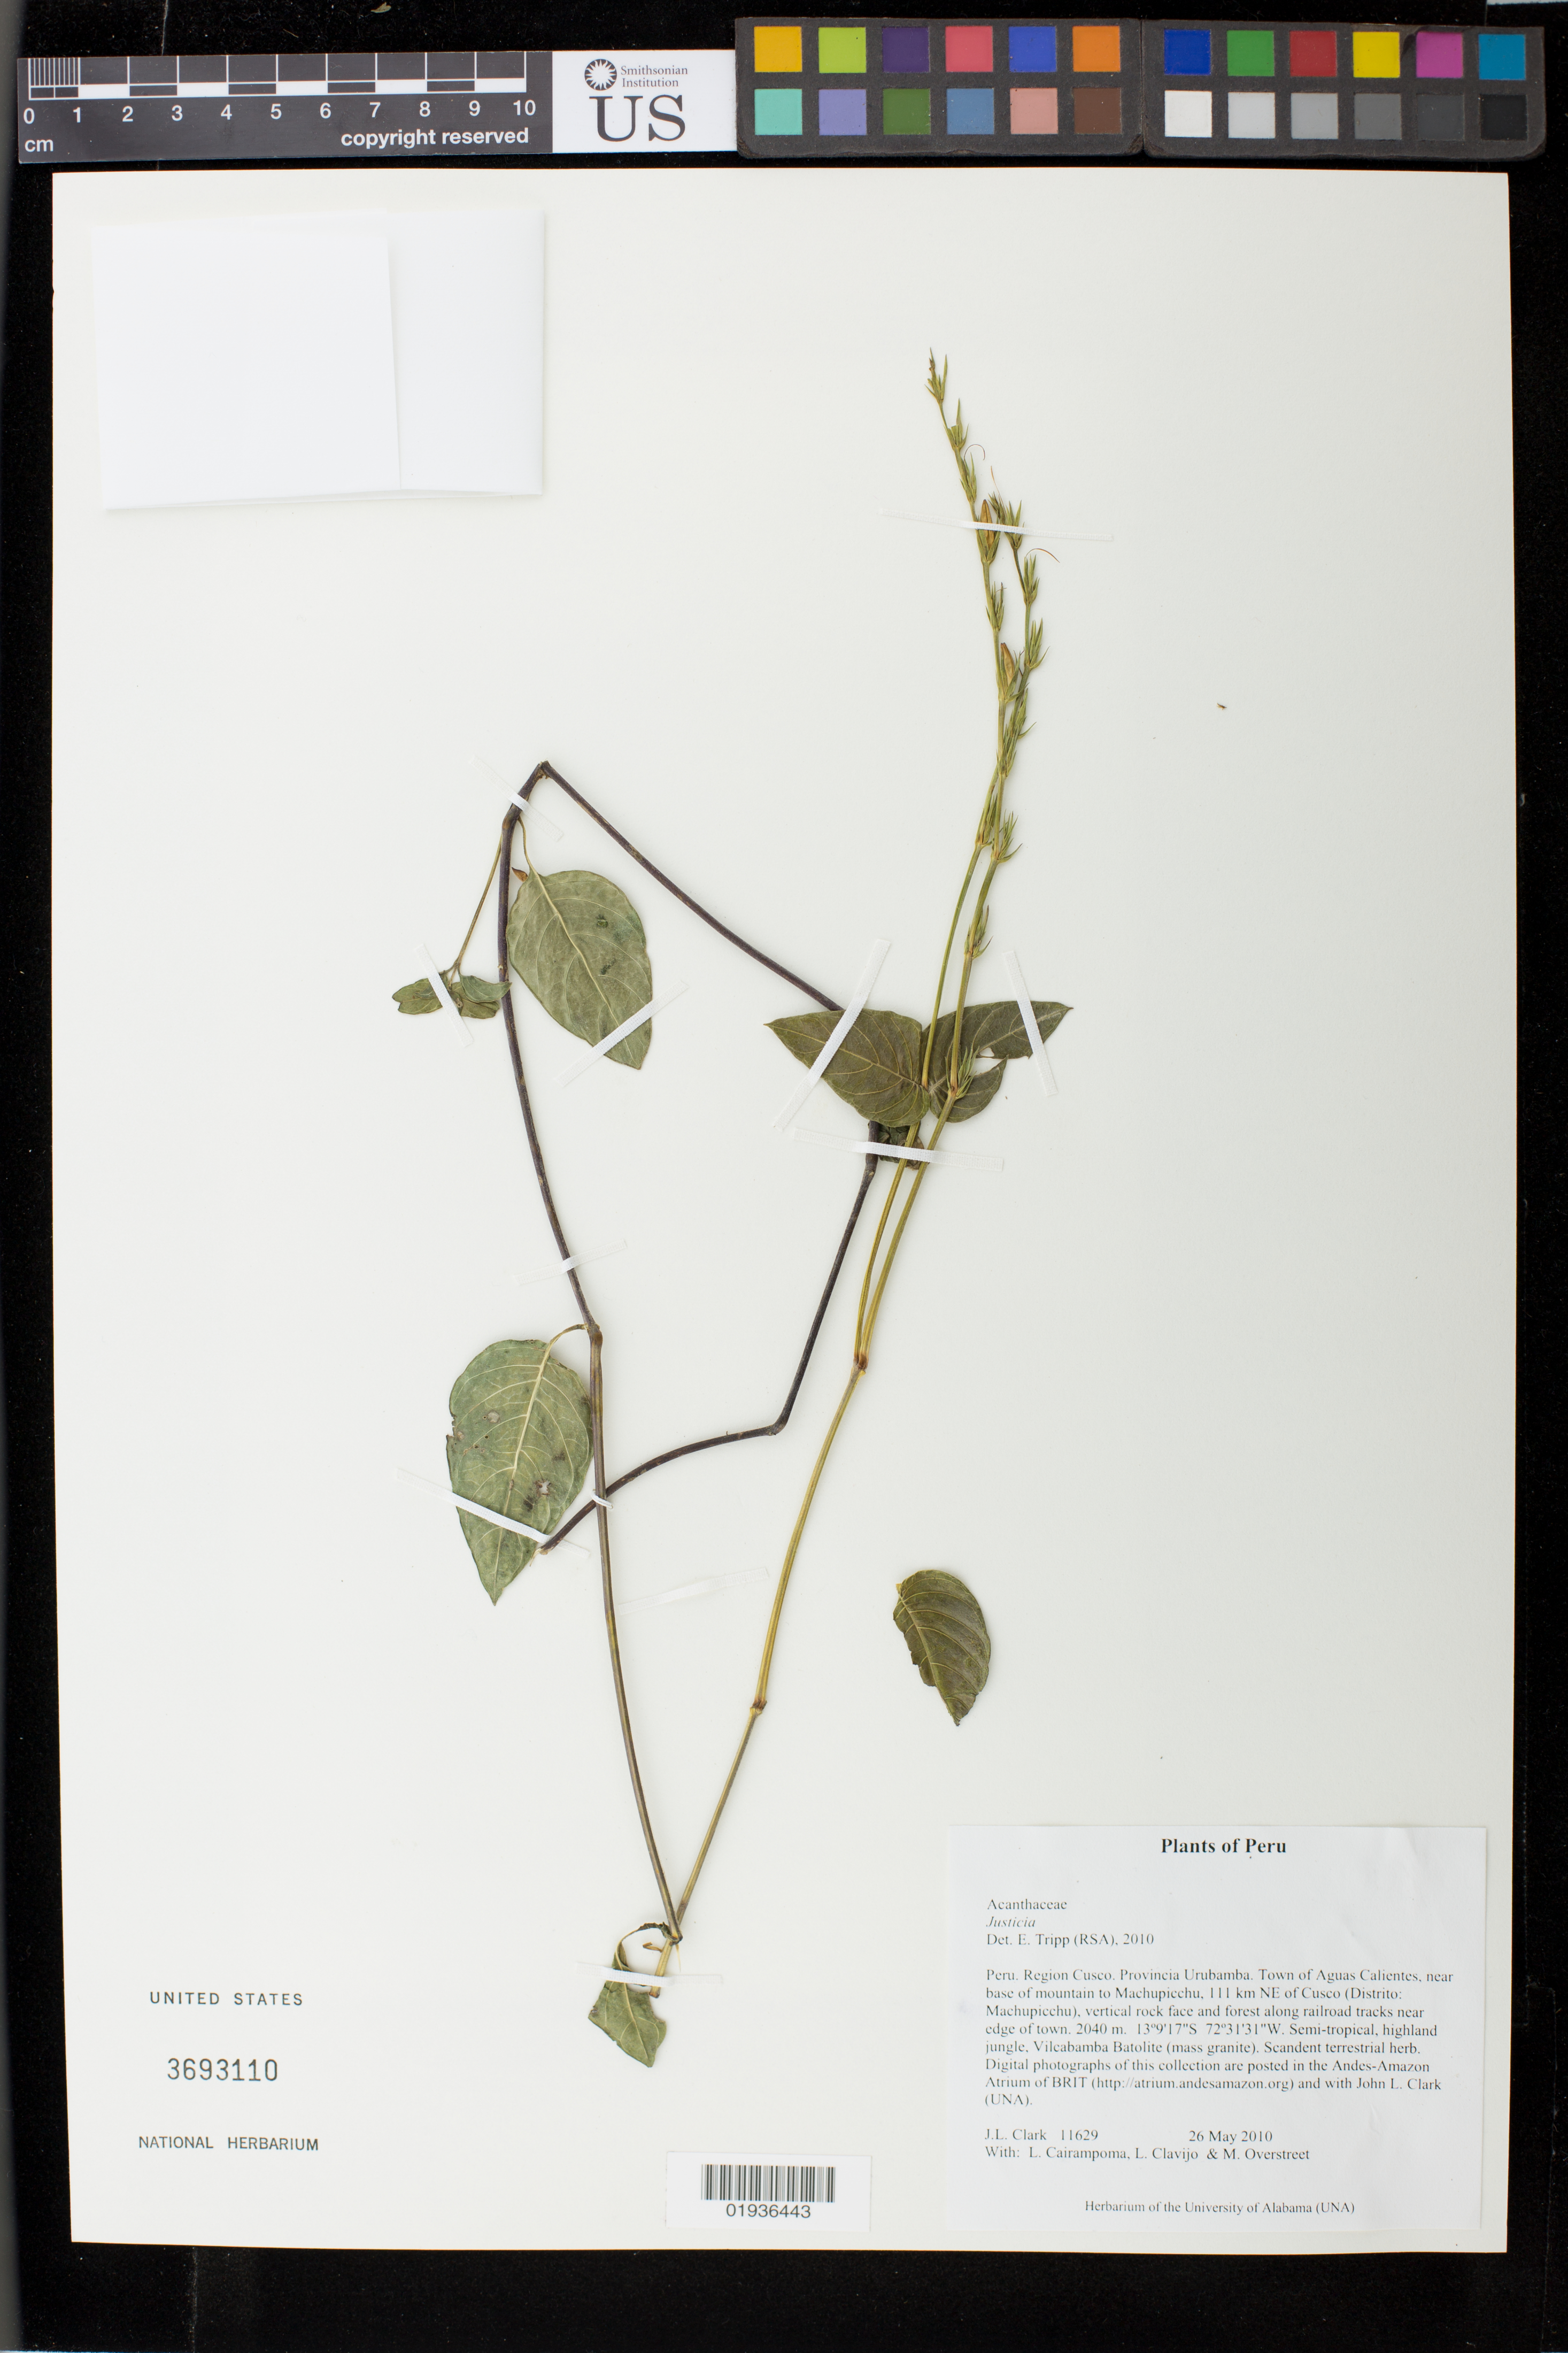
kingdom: Plantae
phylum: Tracheophyta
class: Magnoliopsida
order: Lamiales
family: Acanthaceae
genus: Justicia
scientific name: Justicia sp.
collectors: J. L. Clark, L. Cairampoma, L. Clavijo & M. Overstreet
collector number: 11629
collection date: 2010-05-26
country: Peru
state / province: Cusco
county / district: Urubamba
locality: Town of Aguas Calientes, near base of mountain to Machupicchu, 111 km NE of Cusco (Distrito: Machupicchu)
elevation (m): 2040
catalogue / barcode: US 3693110